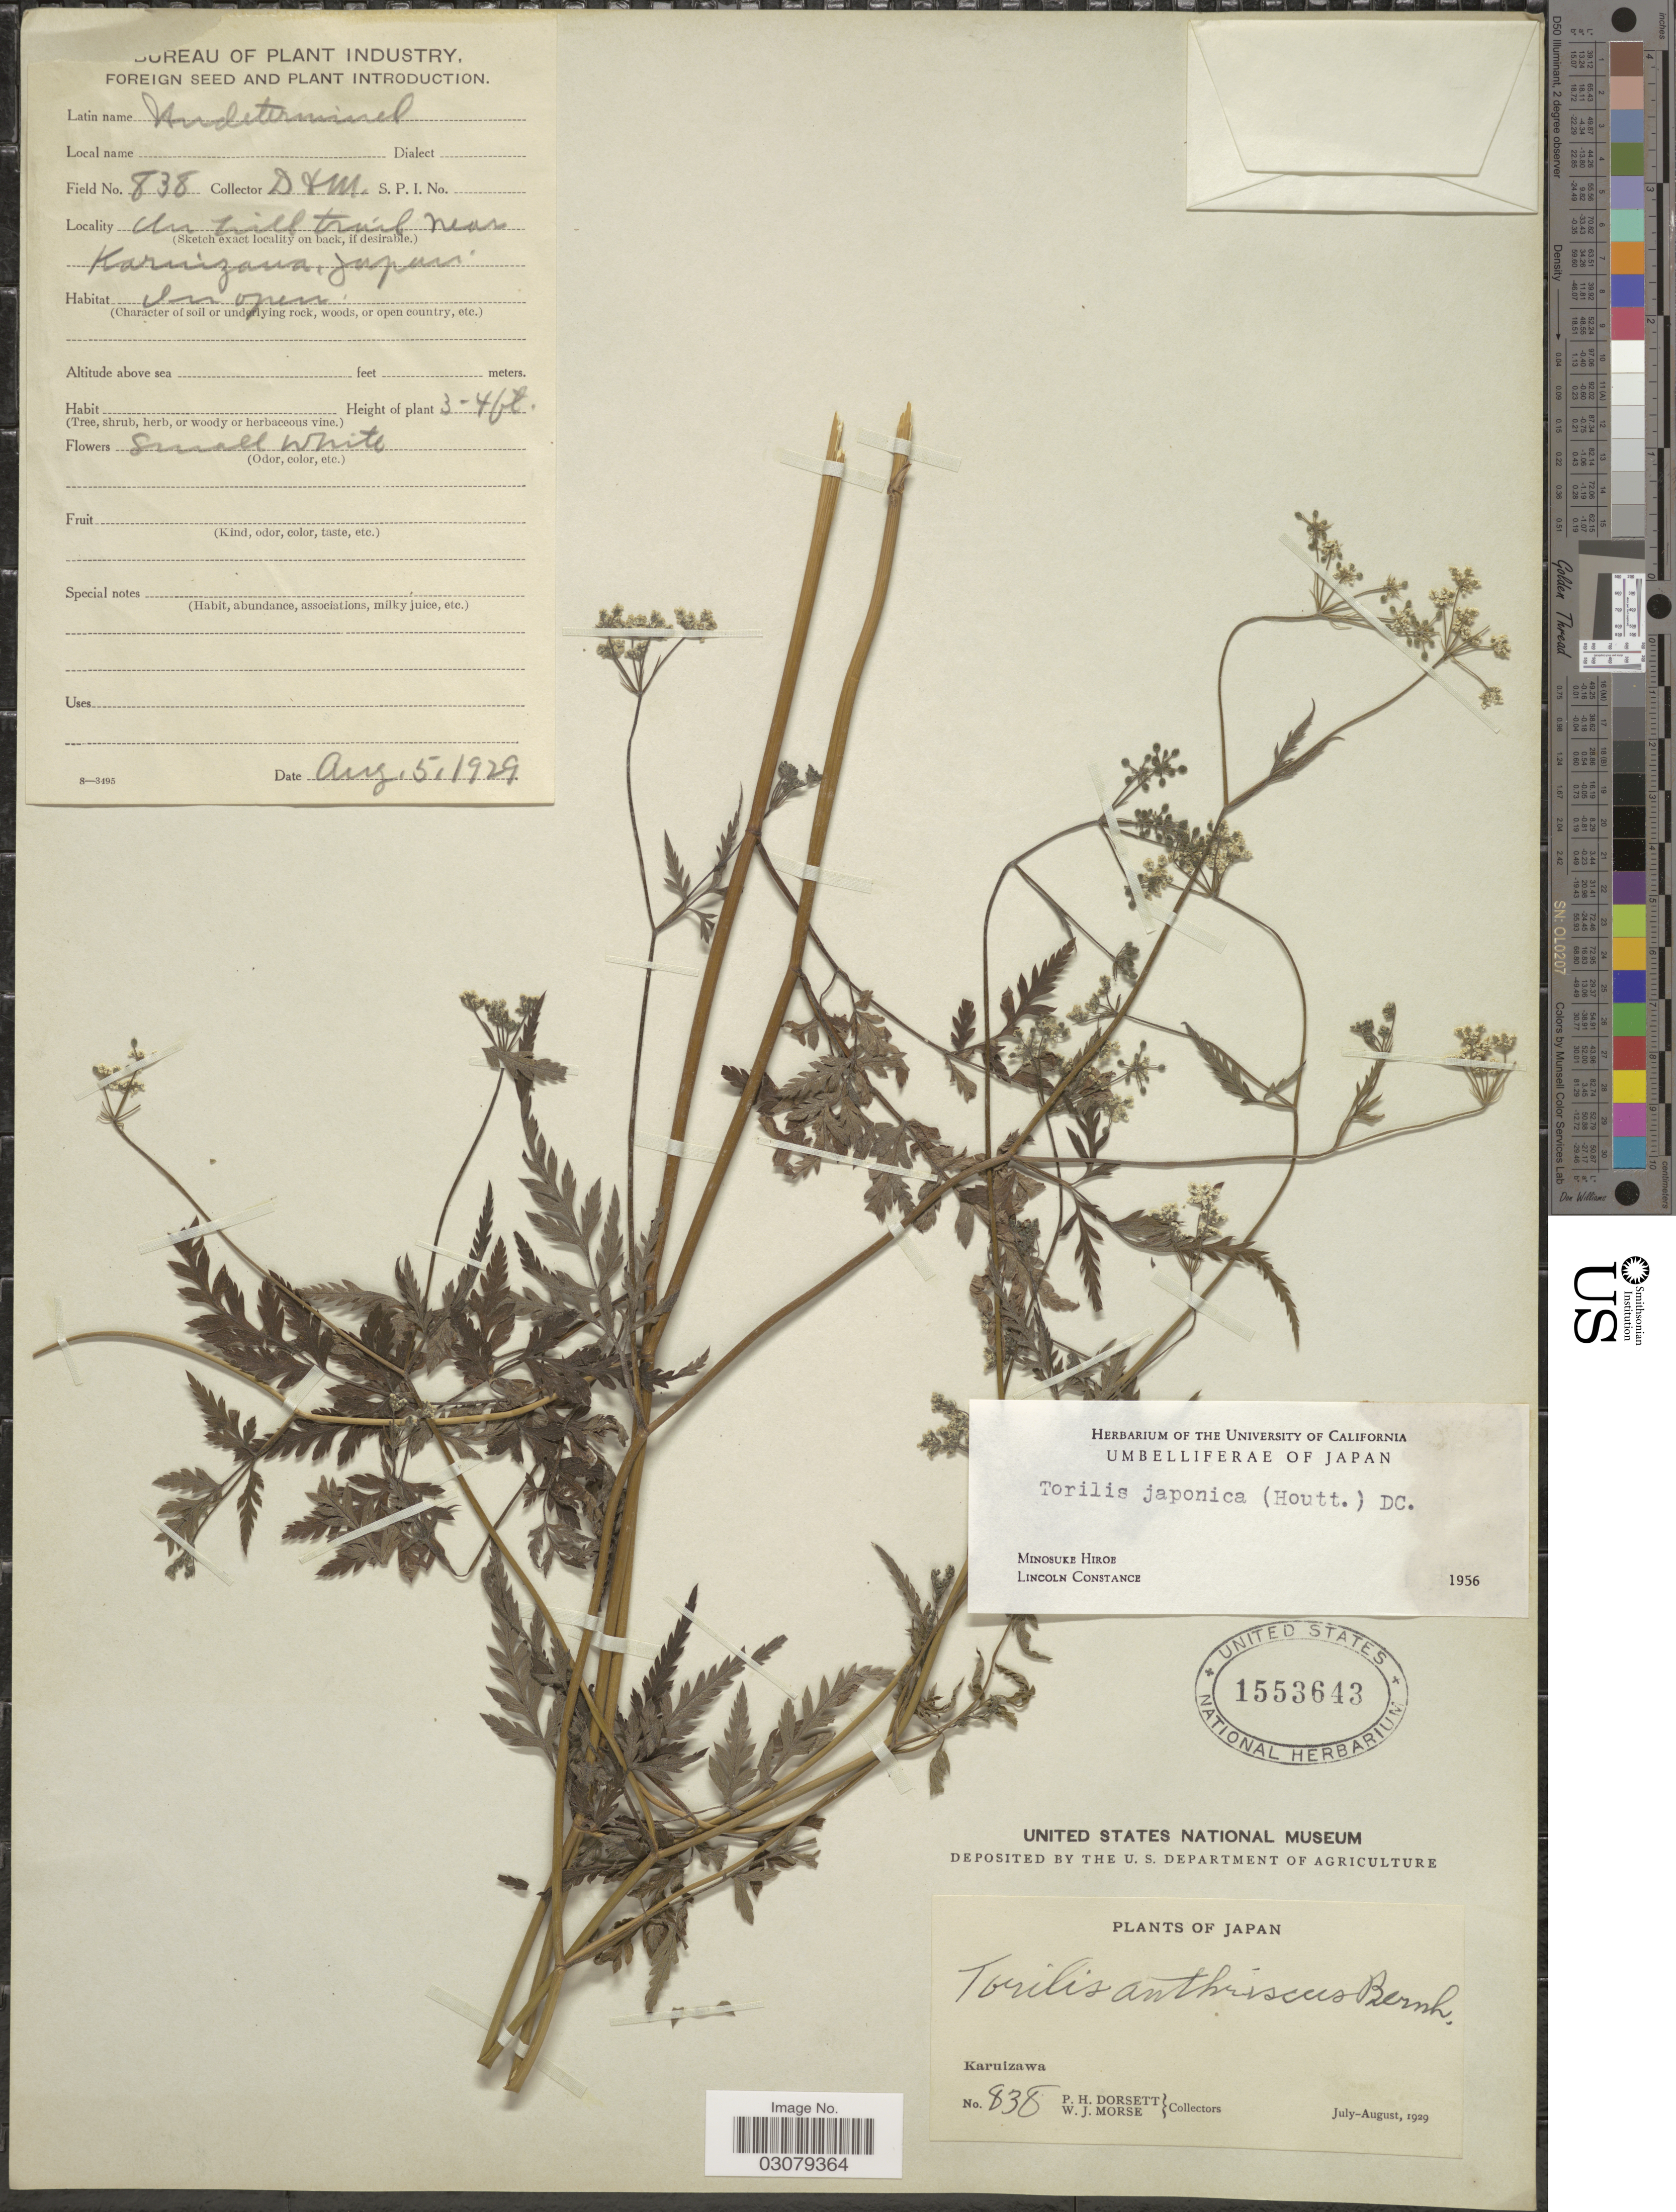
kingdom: Plantae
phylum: Tracheophyta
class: Magnoliopsida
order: Apiales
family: Apiaceae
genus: Torilis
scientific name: Torilis japonica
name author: (Houtt.) DC.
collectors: P. H. Dorsett & W. J. Morse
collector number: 838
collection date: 1929-08-05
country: Japan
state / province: Nagano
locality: On hill trail near Karuizawa.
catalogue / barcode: US 1553643